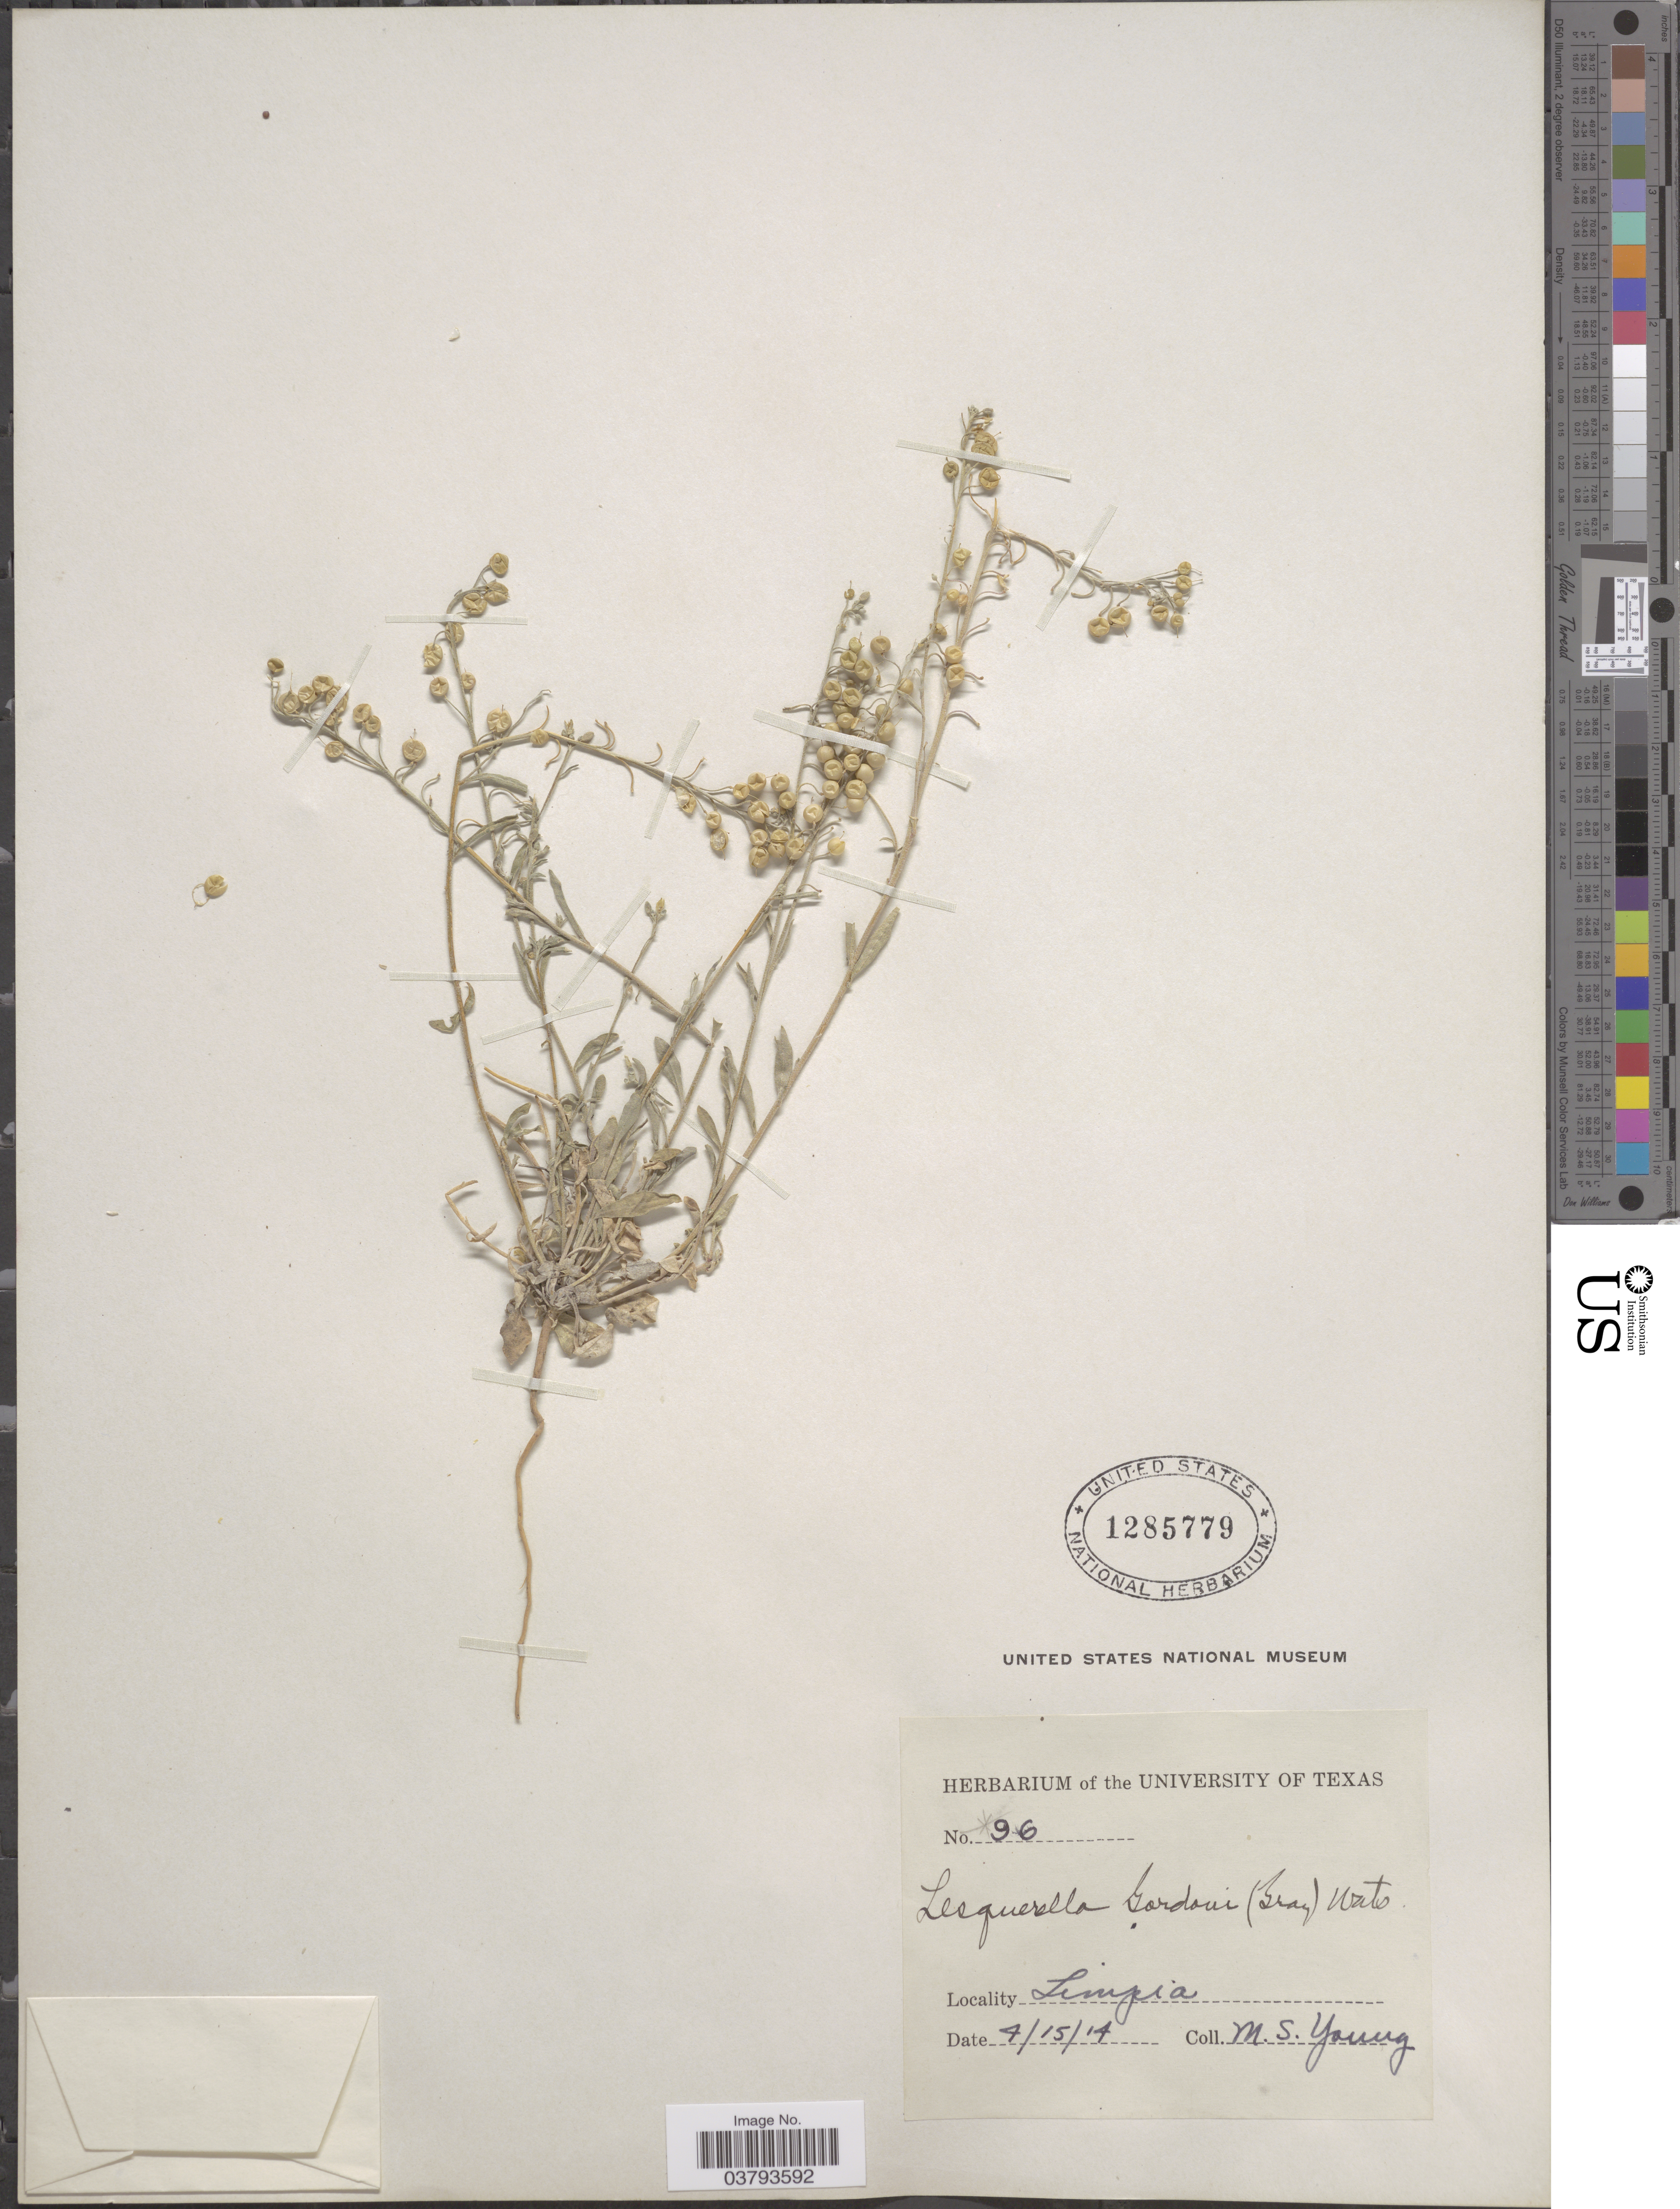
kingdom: Plantae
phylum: Tracheophyta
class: Magnoliopsida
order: Brassicales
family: Brassicaceae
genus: Lesquerella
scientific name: Lesquerella gordonii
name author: (A. Gray) S. Watson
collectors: M. Young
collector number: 96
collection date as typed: Transcribed d/m/y: 15/4/14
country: United States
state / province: Texas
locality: Limpia.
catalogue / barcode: US 1285779